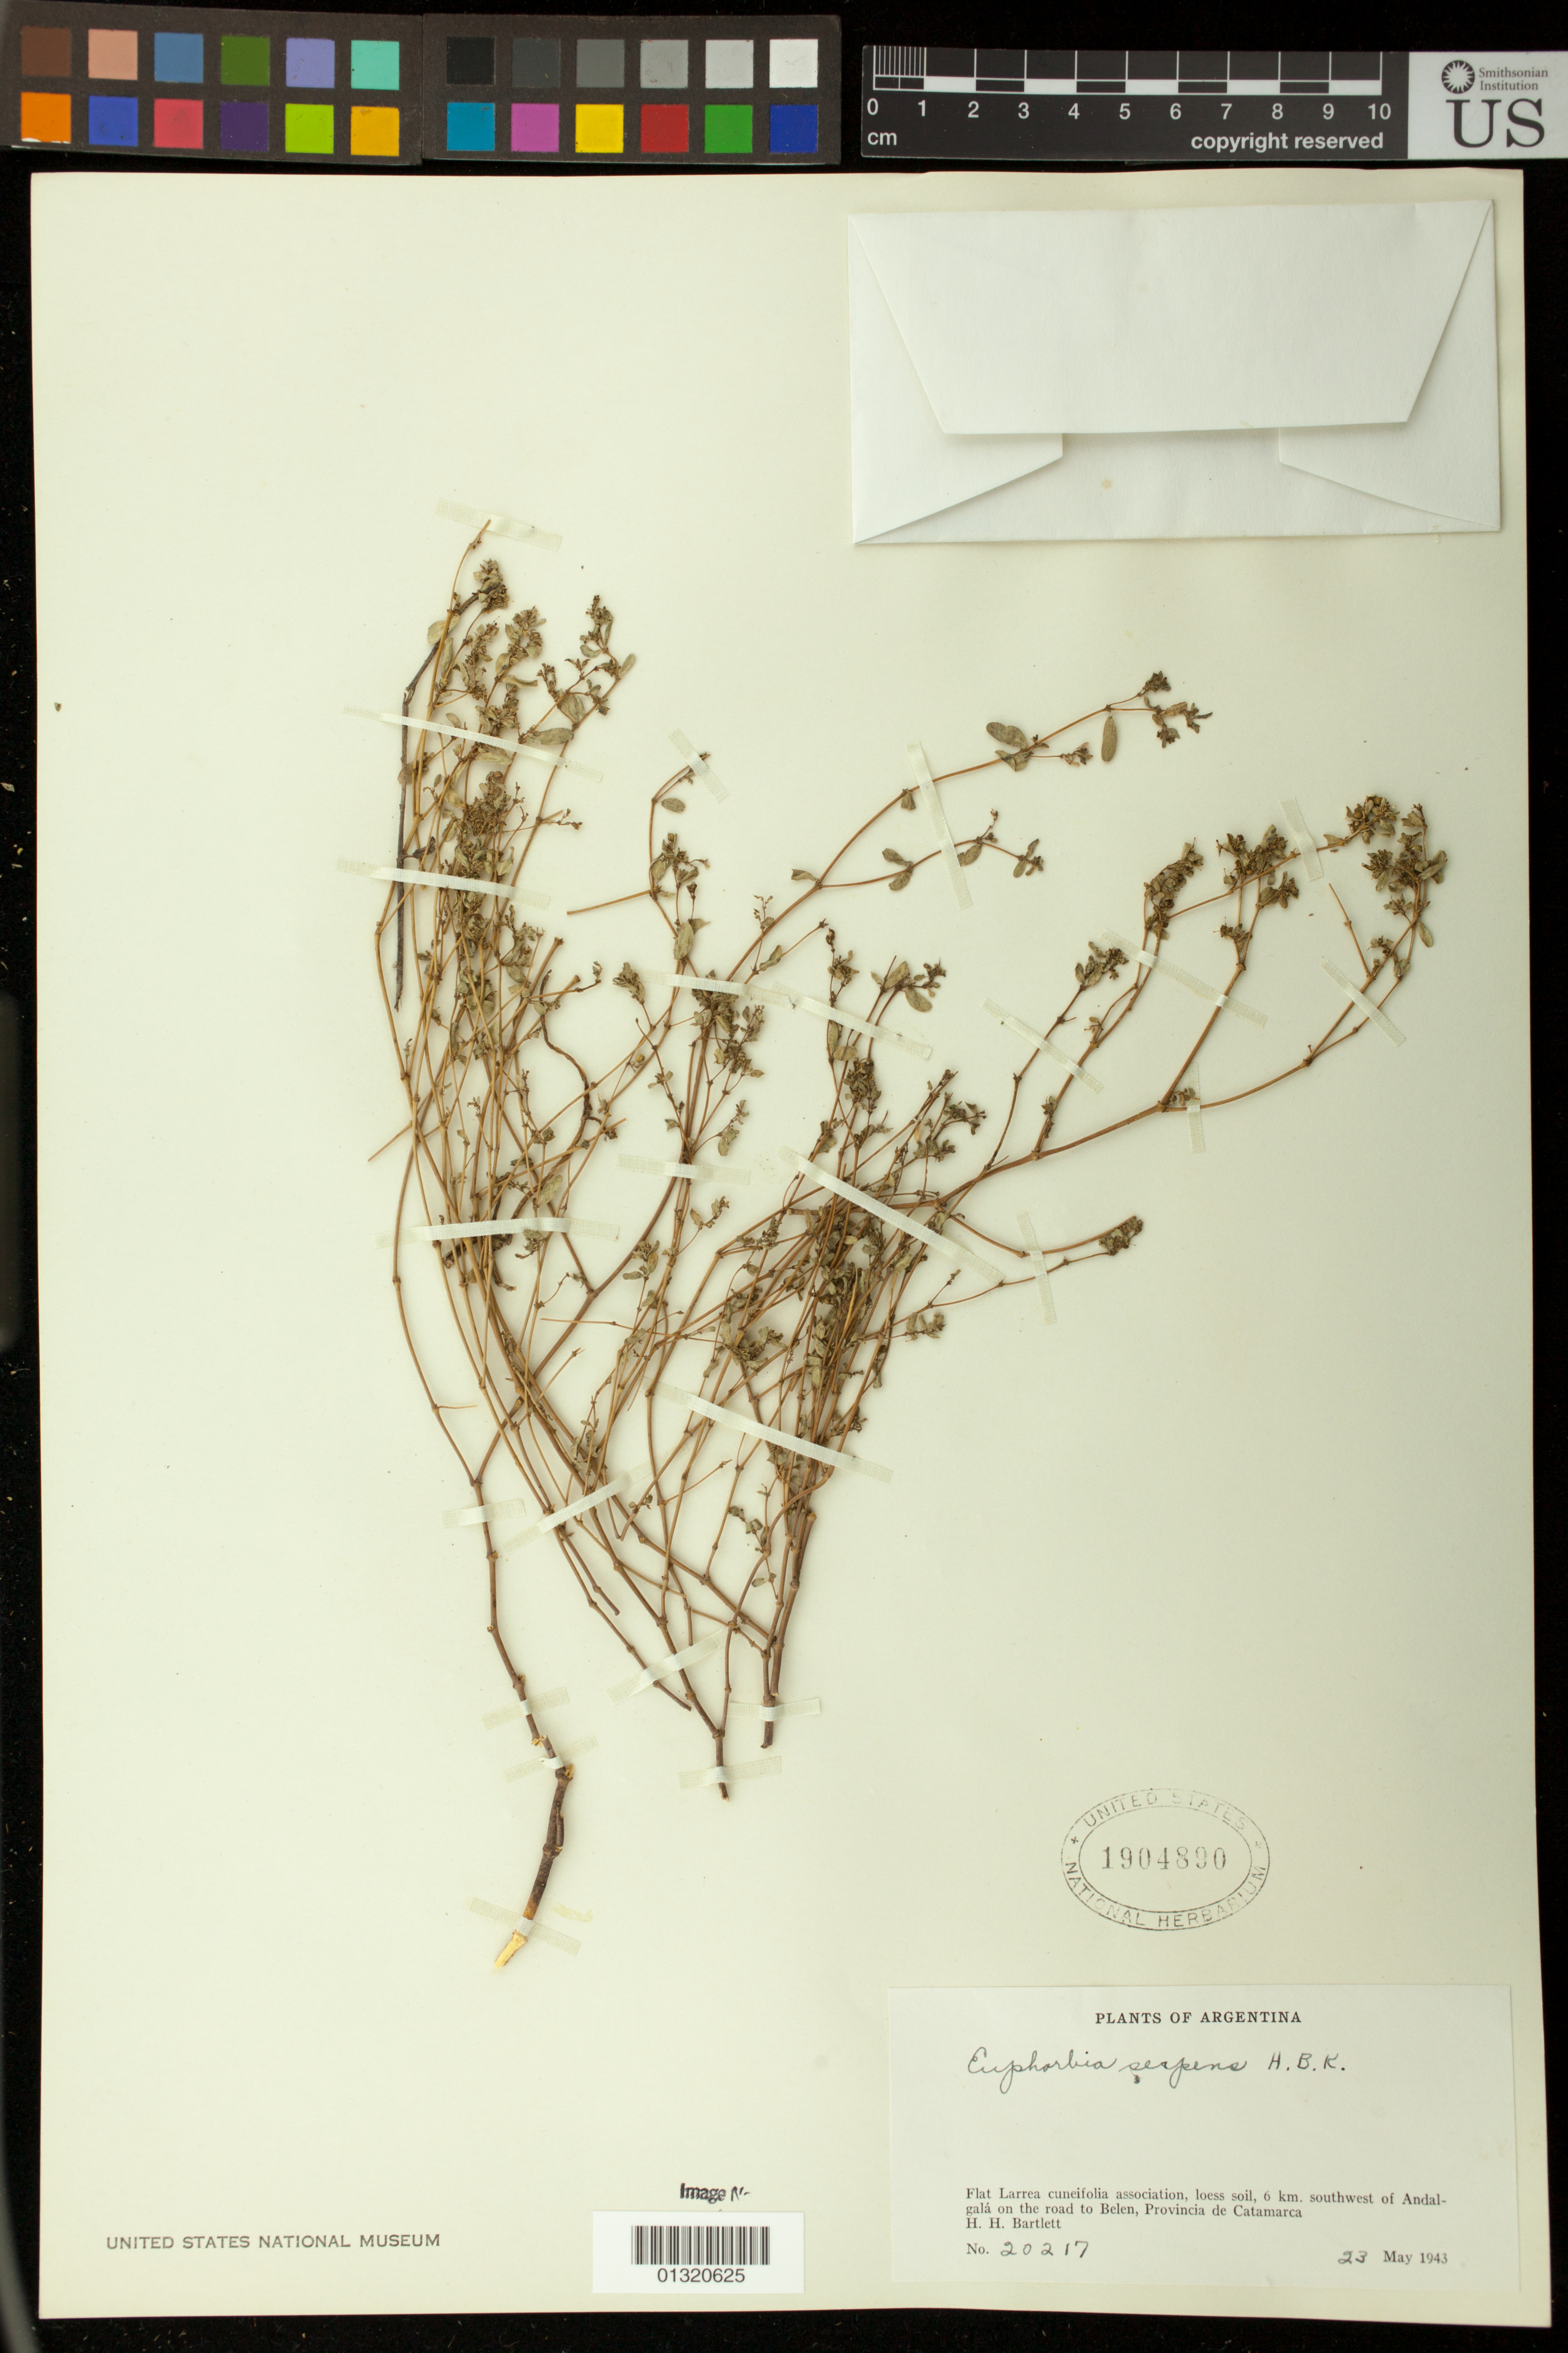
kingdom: Plantae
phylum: Tracheophyta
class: Magnoliopsida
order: Malpighiales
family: Euphorbiaceae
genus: Euphorbia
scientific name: Euphorbia serpens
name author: Kunth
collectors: H. H. Bartlett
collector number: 20217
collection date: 1943-05-23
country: Argentina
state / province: Catamarca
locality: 6 km. southwest of Andalgala on the road to Belen.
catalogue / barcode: US 1904890